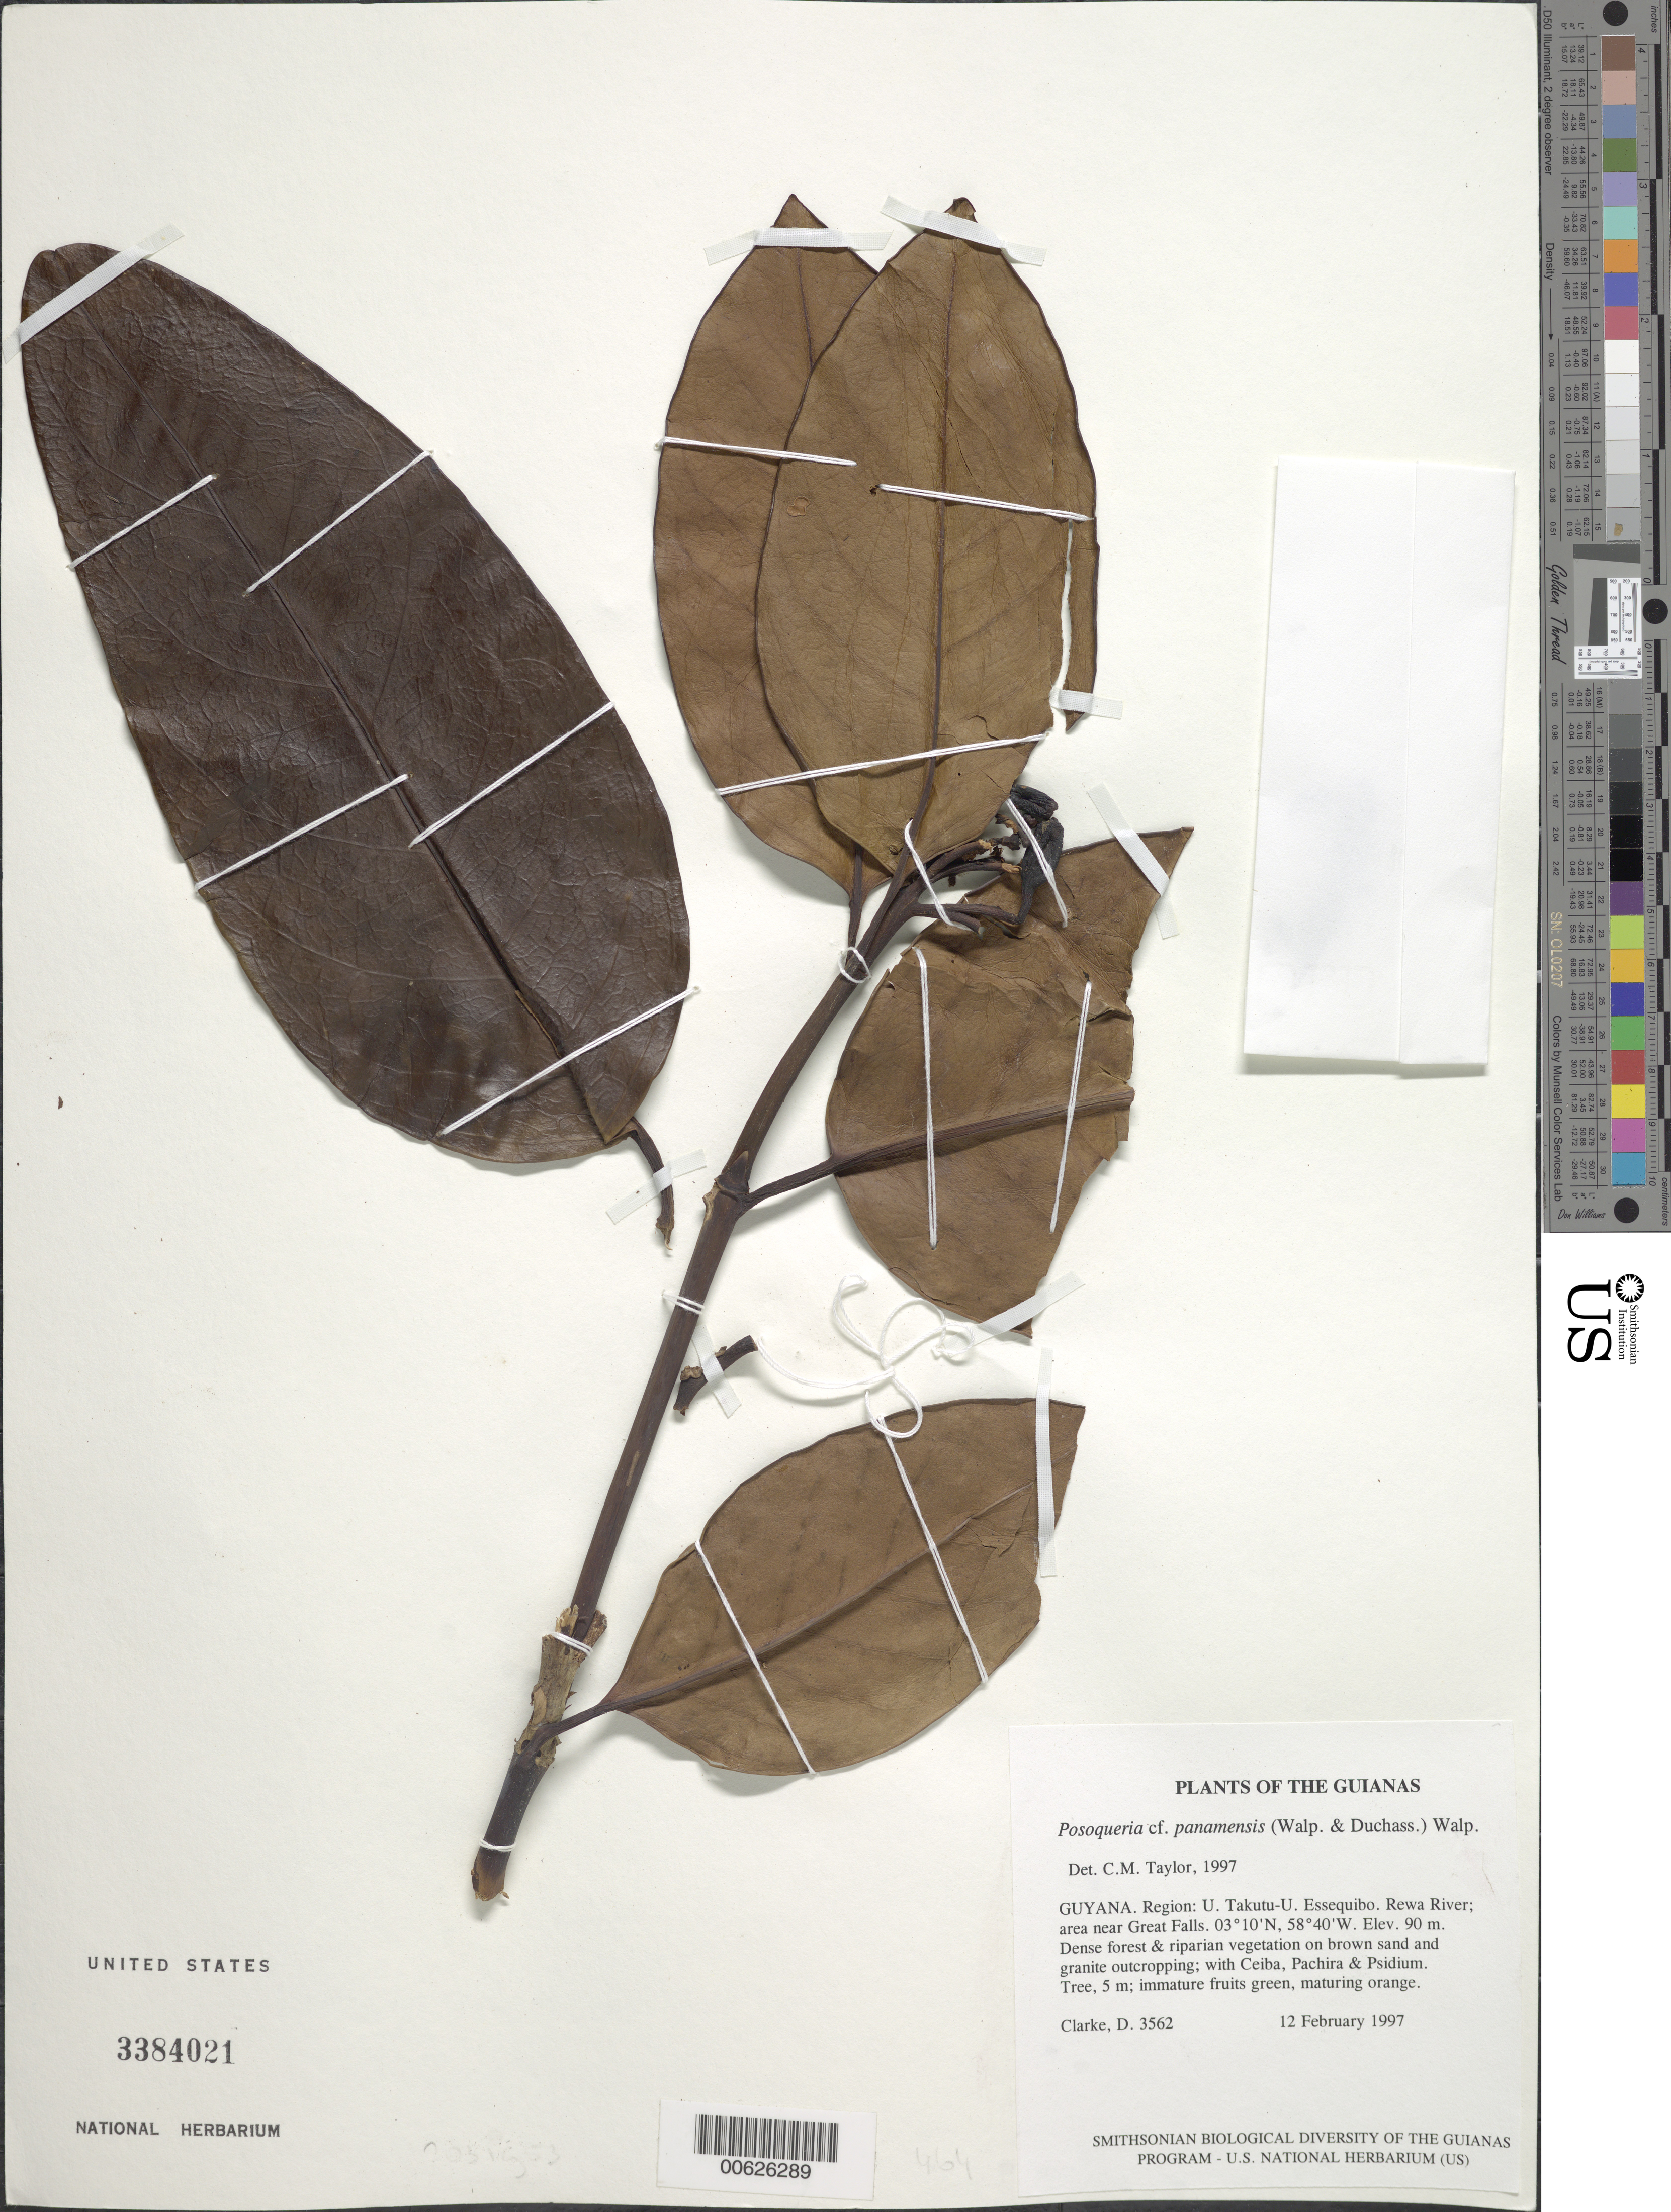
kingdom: Plantae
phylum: Tracheophyta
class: Magnoliopsida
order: Gentianales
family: Rubiaceae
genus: Posoqueria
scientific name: Posoqueria panamensis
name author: (Walp. & Duchass.) Walp.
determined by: Taylor, Charlotte M.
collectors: H. D. Clarke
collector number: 3562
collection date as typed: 12 February 1997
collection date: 1997-02-12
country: Guyana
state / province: U. Takutu-U. Essequibo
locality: Rewa River; area near Great Falls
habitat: Dense forest & riparian vegetation on brown sand and granite outcropping; with Ceiba, Pachira & Psidium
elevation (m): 90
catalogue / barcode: US 3384021